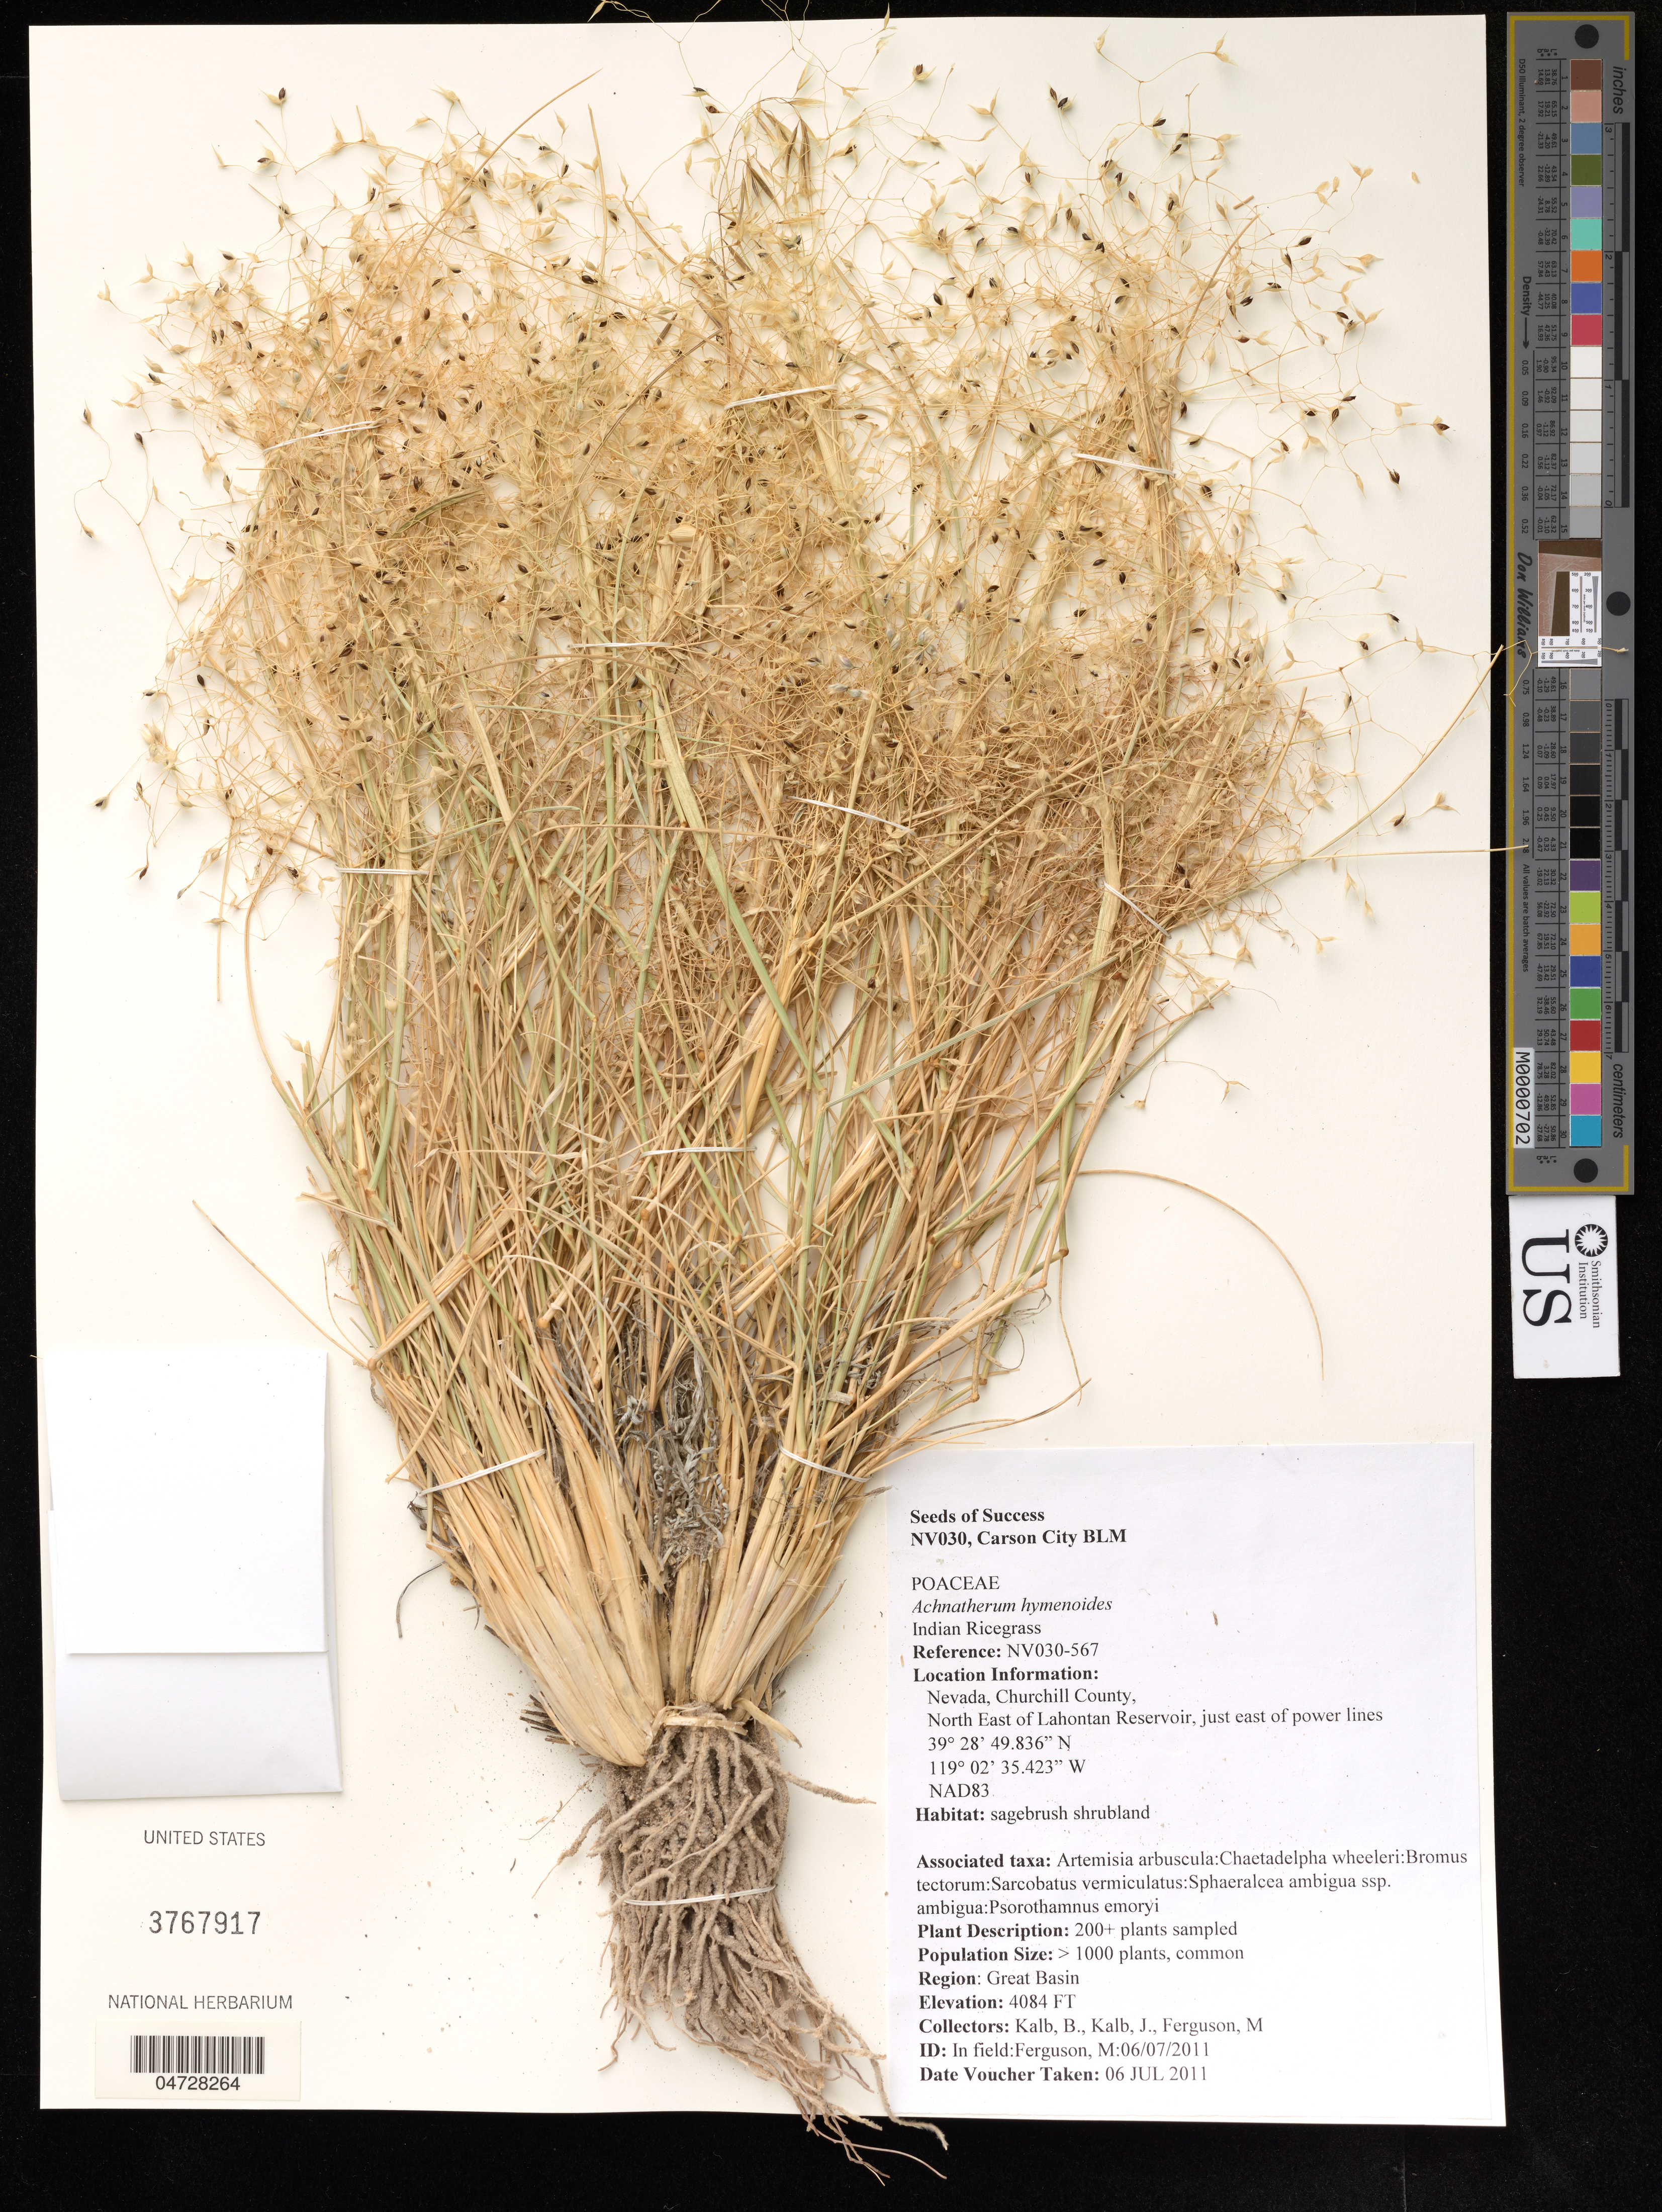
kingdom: Plantae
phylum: Tracheophyta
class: Liliopsida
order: Poales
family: Poaceae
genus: Achnatherum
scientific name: Achnatherum hymenoides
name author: (Roem. & Schult.) Barkworth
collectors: B. Kalb, J. Kalb & M. Ferguson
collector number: NV030-567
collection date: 2011-07-06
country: United States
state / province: Nevada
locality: Churchill County, North East of Lahontan Reservoir.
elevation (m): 1245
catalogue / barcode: US 3767917